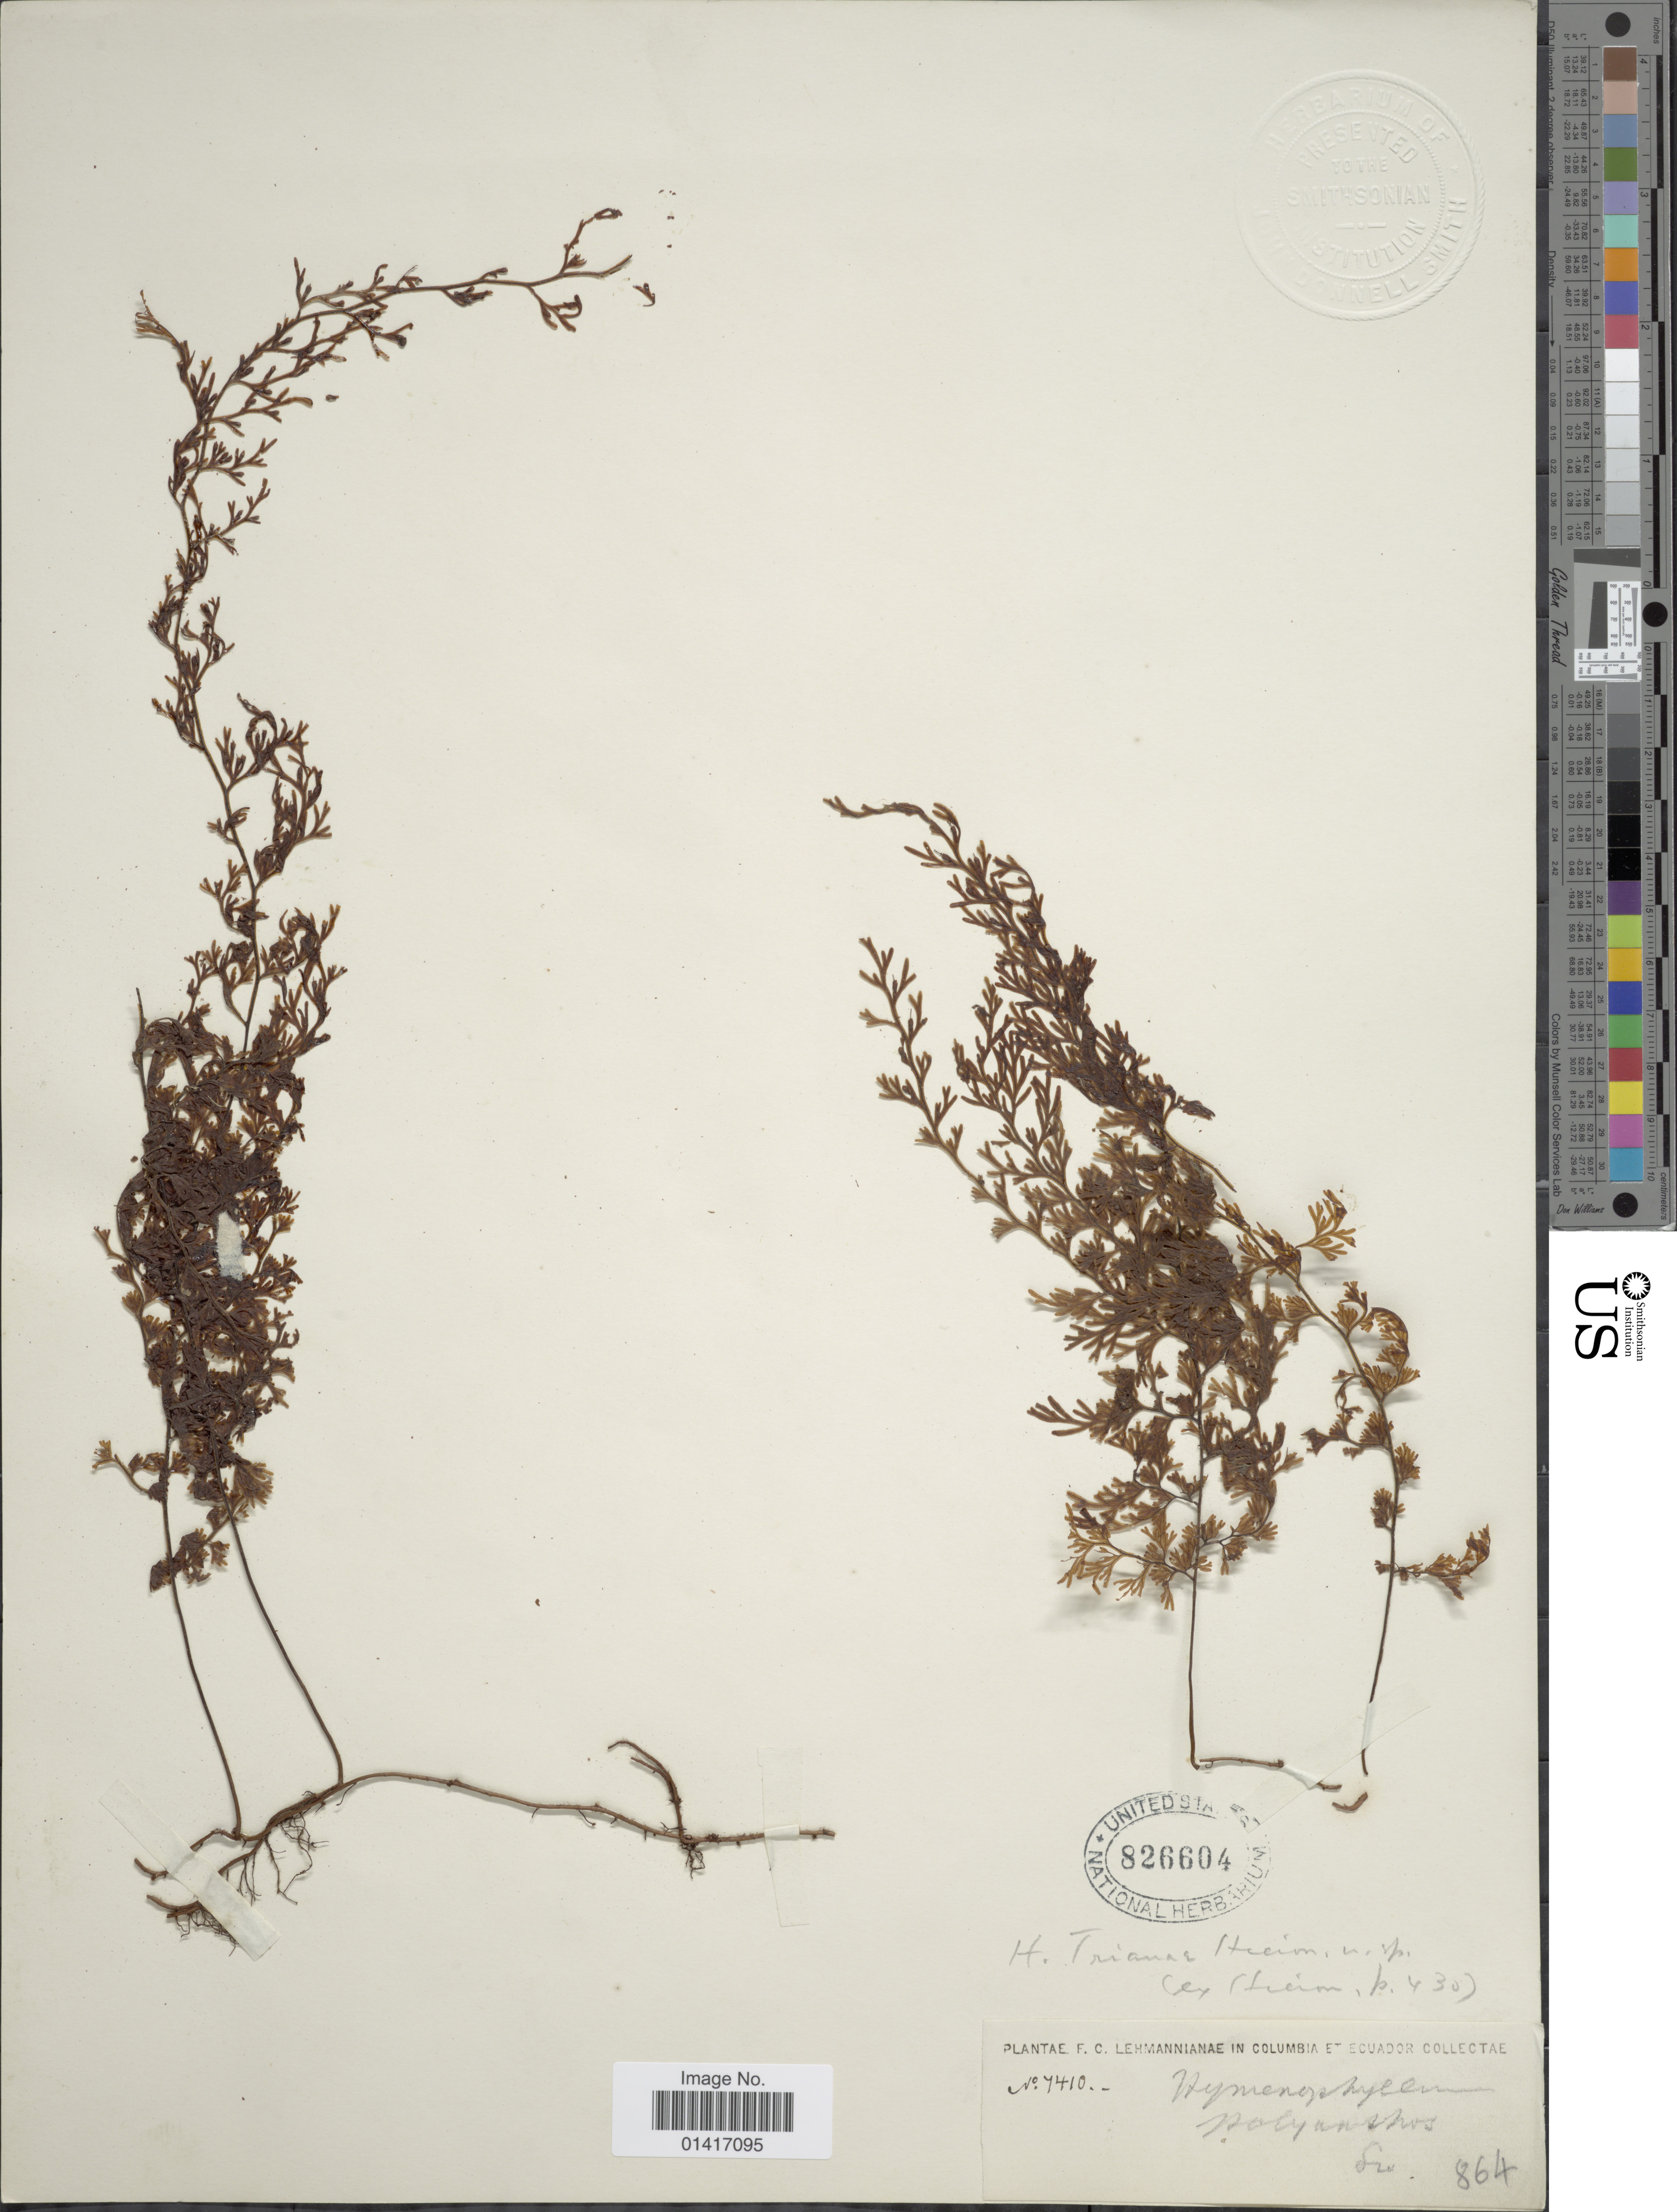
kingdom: Plantae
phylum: Tracheophyta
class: Polypodiopsida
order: Hymenophyllales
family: Hymenophyllaceae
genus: Hymenophyllum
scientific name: Hymenophyllum trianae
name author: (Hieron.)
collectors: F. C. Lehmann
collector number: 7410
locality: Colombia et Ecuador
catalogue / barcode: US 826604